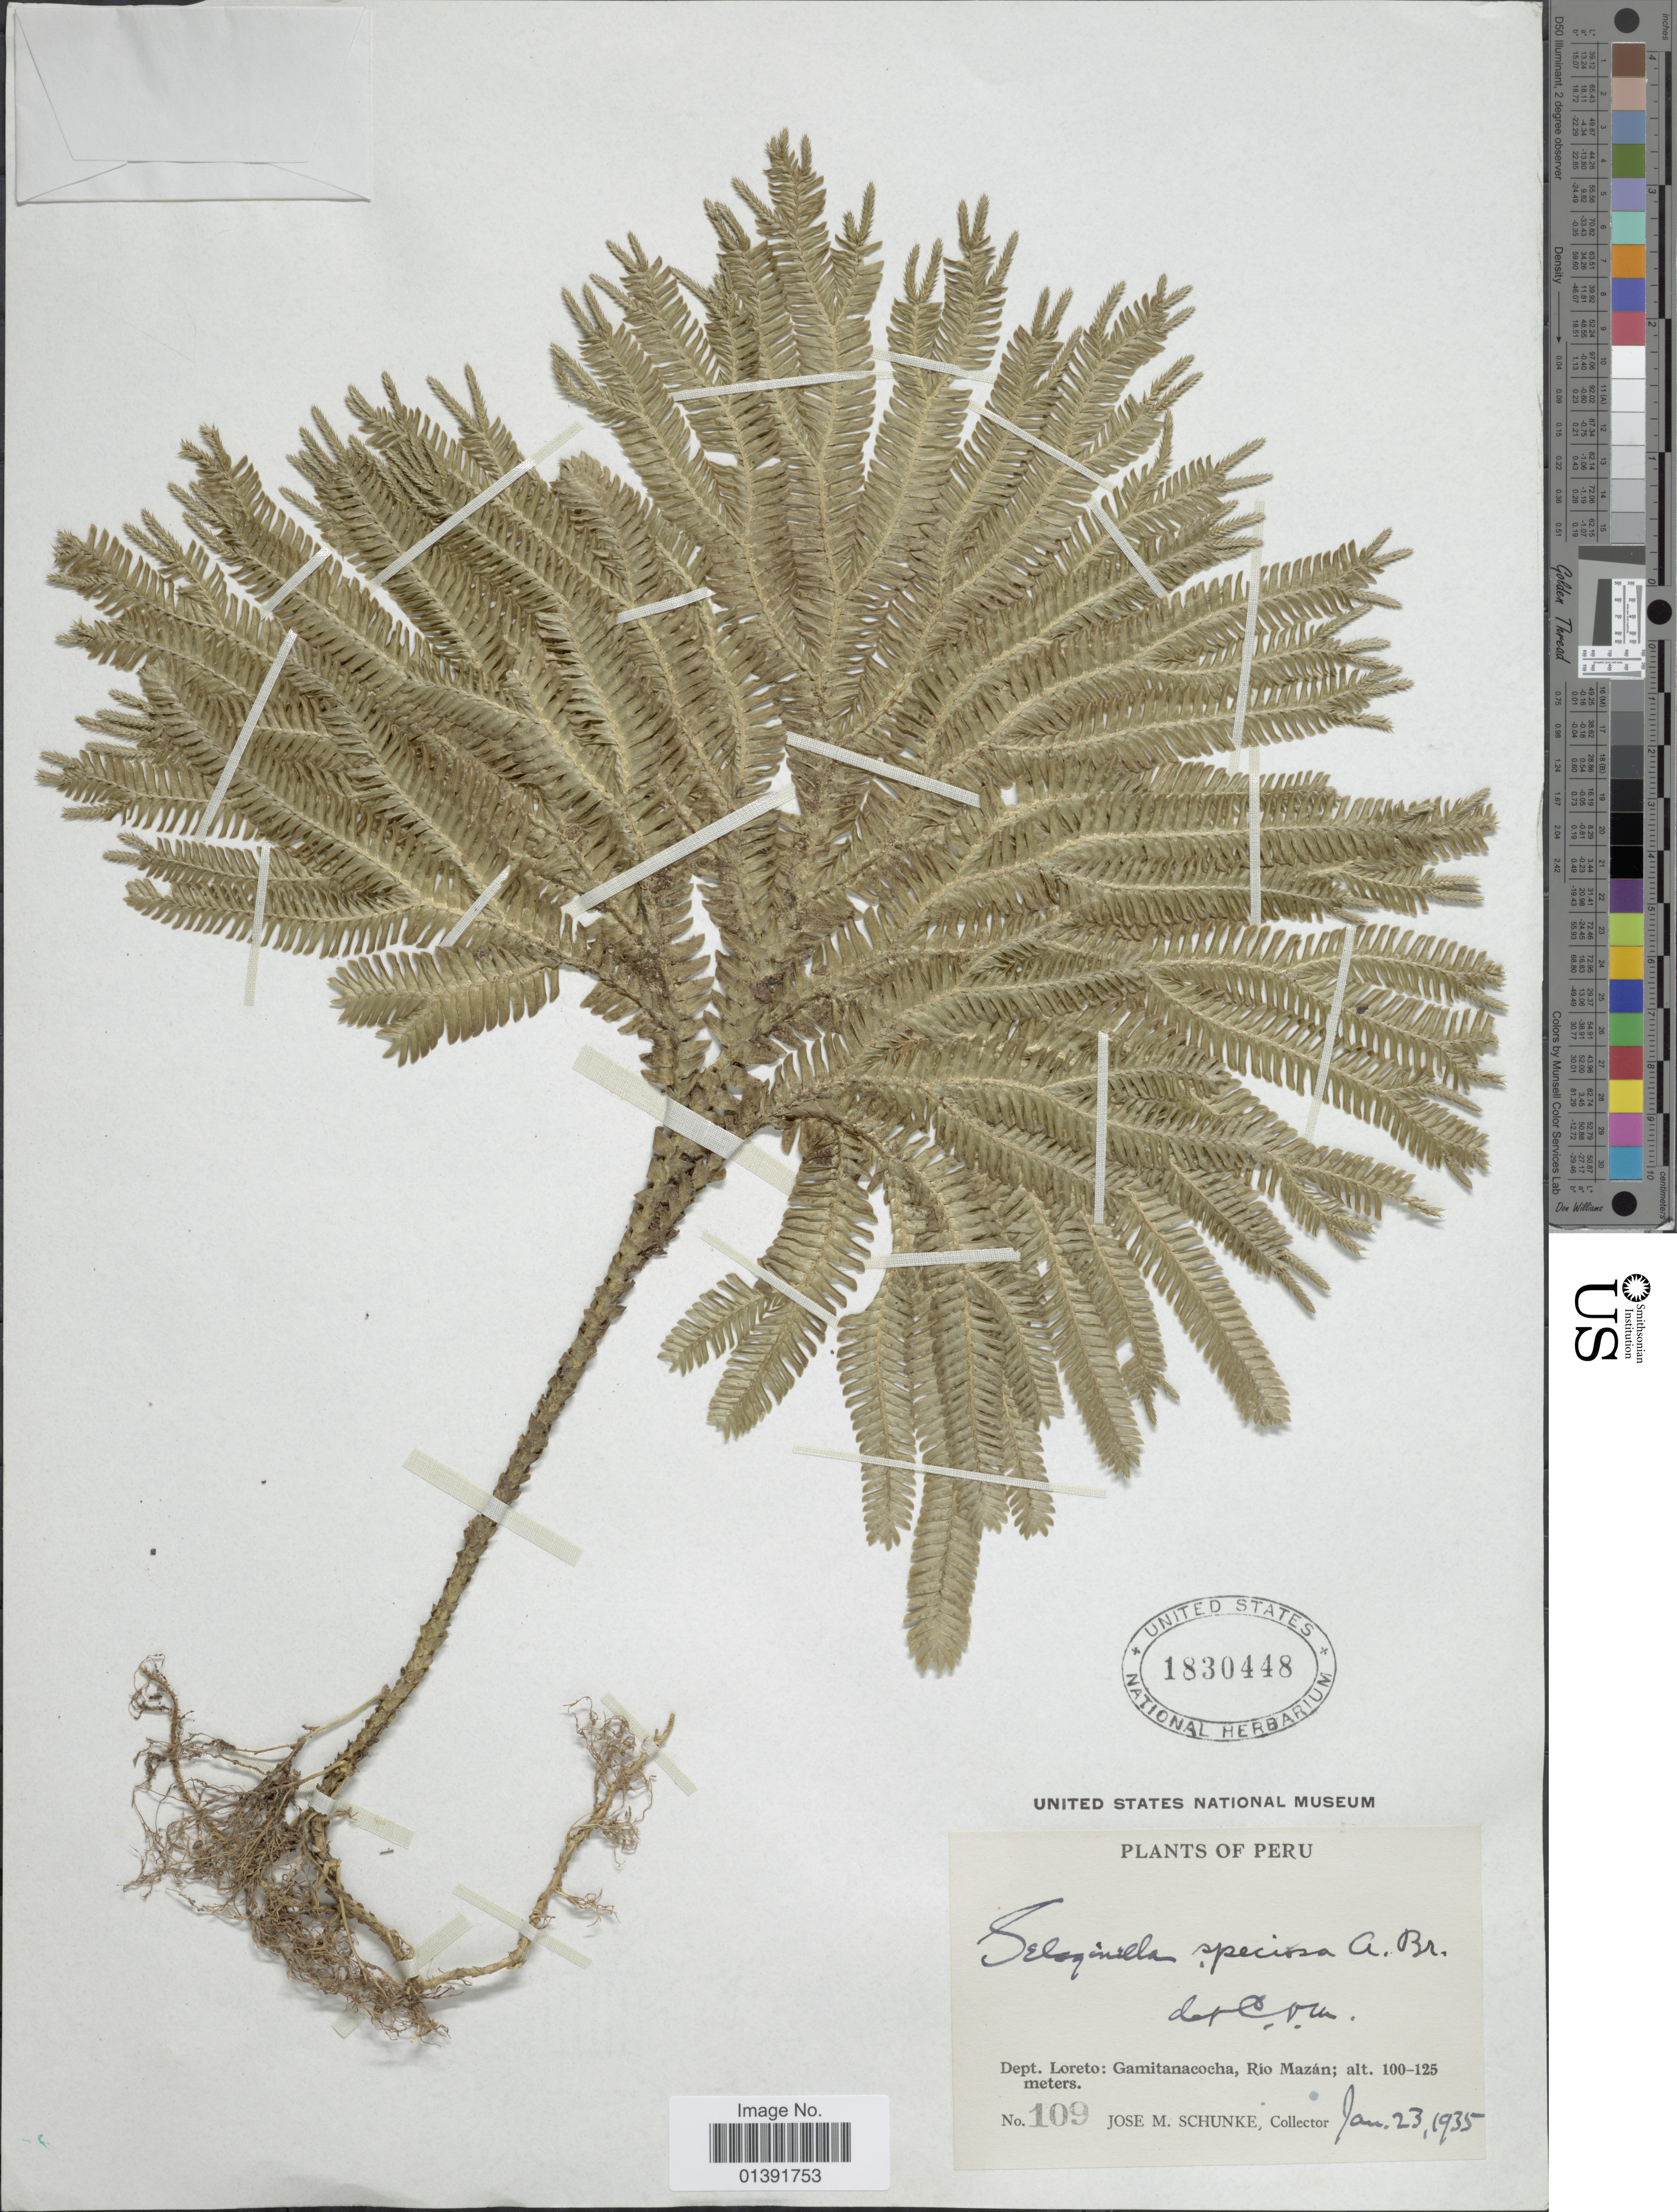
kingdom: Plantae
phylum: Tracheophyta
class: Lycopodiopsida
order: Selaginellales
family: Selaginellaceae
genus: Selaginella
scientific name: Selaginella speciosa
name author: A. Braun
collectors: J. M. Schunke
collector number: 109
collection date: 1935-01-23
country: Peru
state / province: Loreto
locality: Gamitanacocha, Rio Mazan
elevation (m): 100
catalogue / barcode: US 1830448